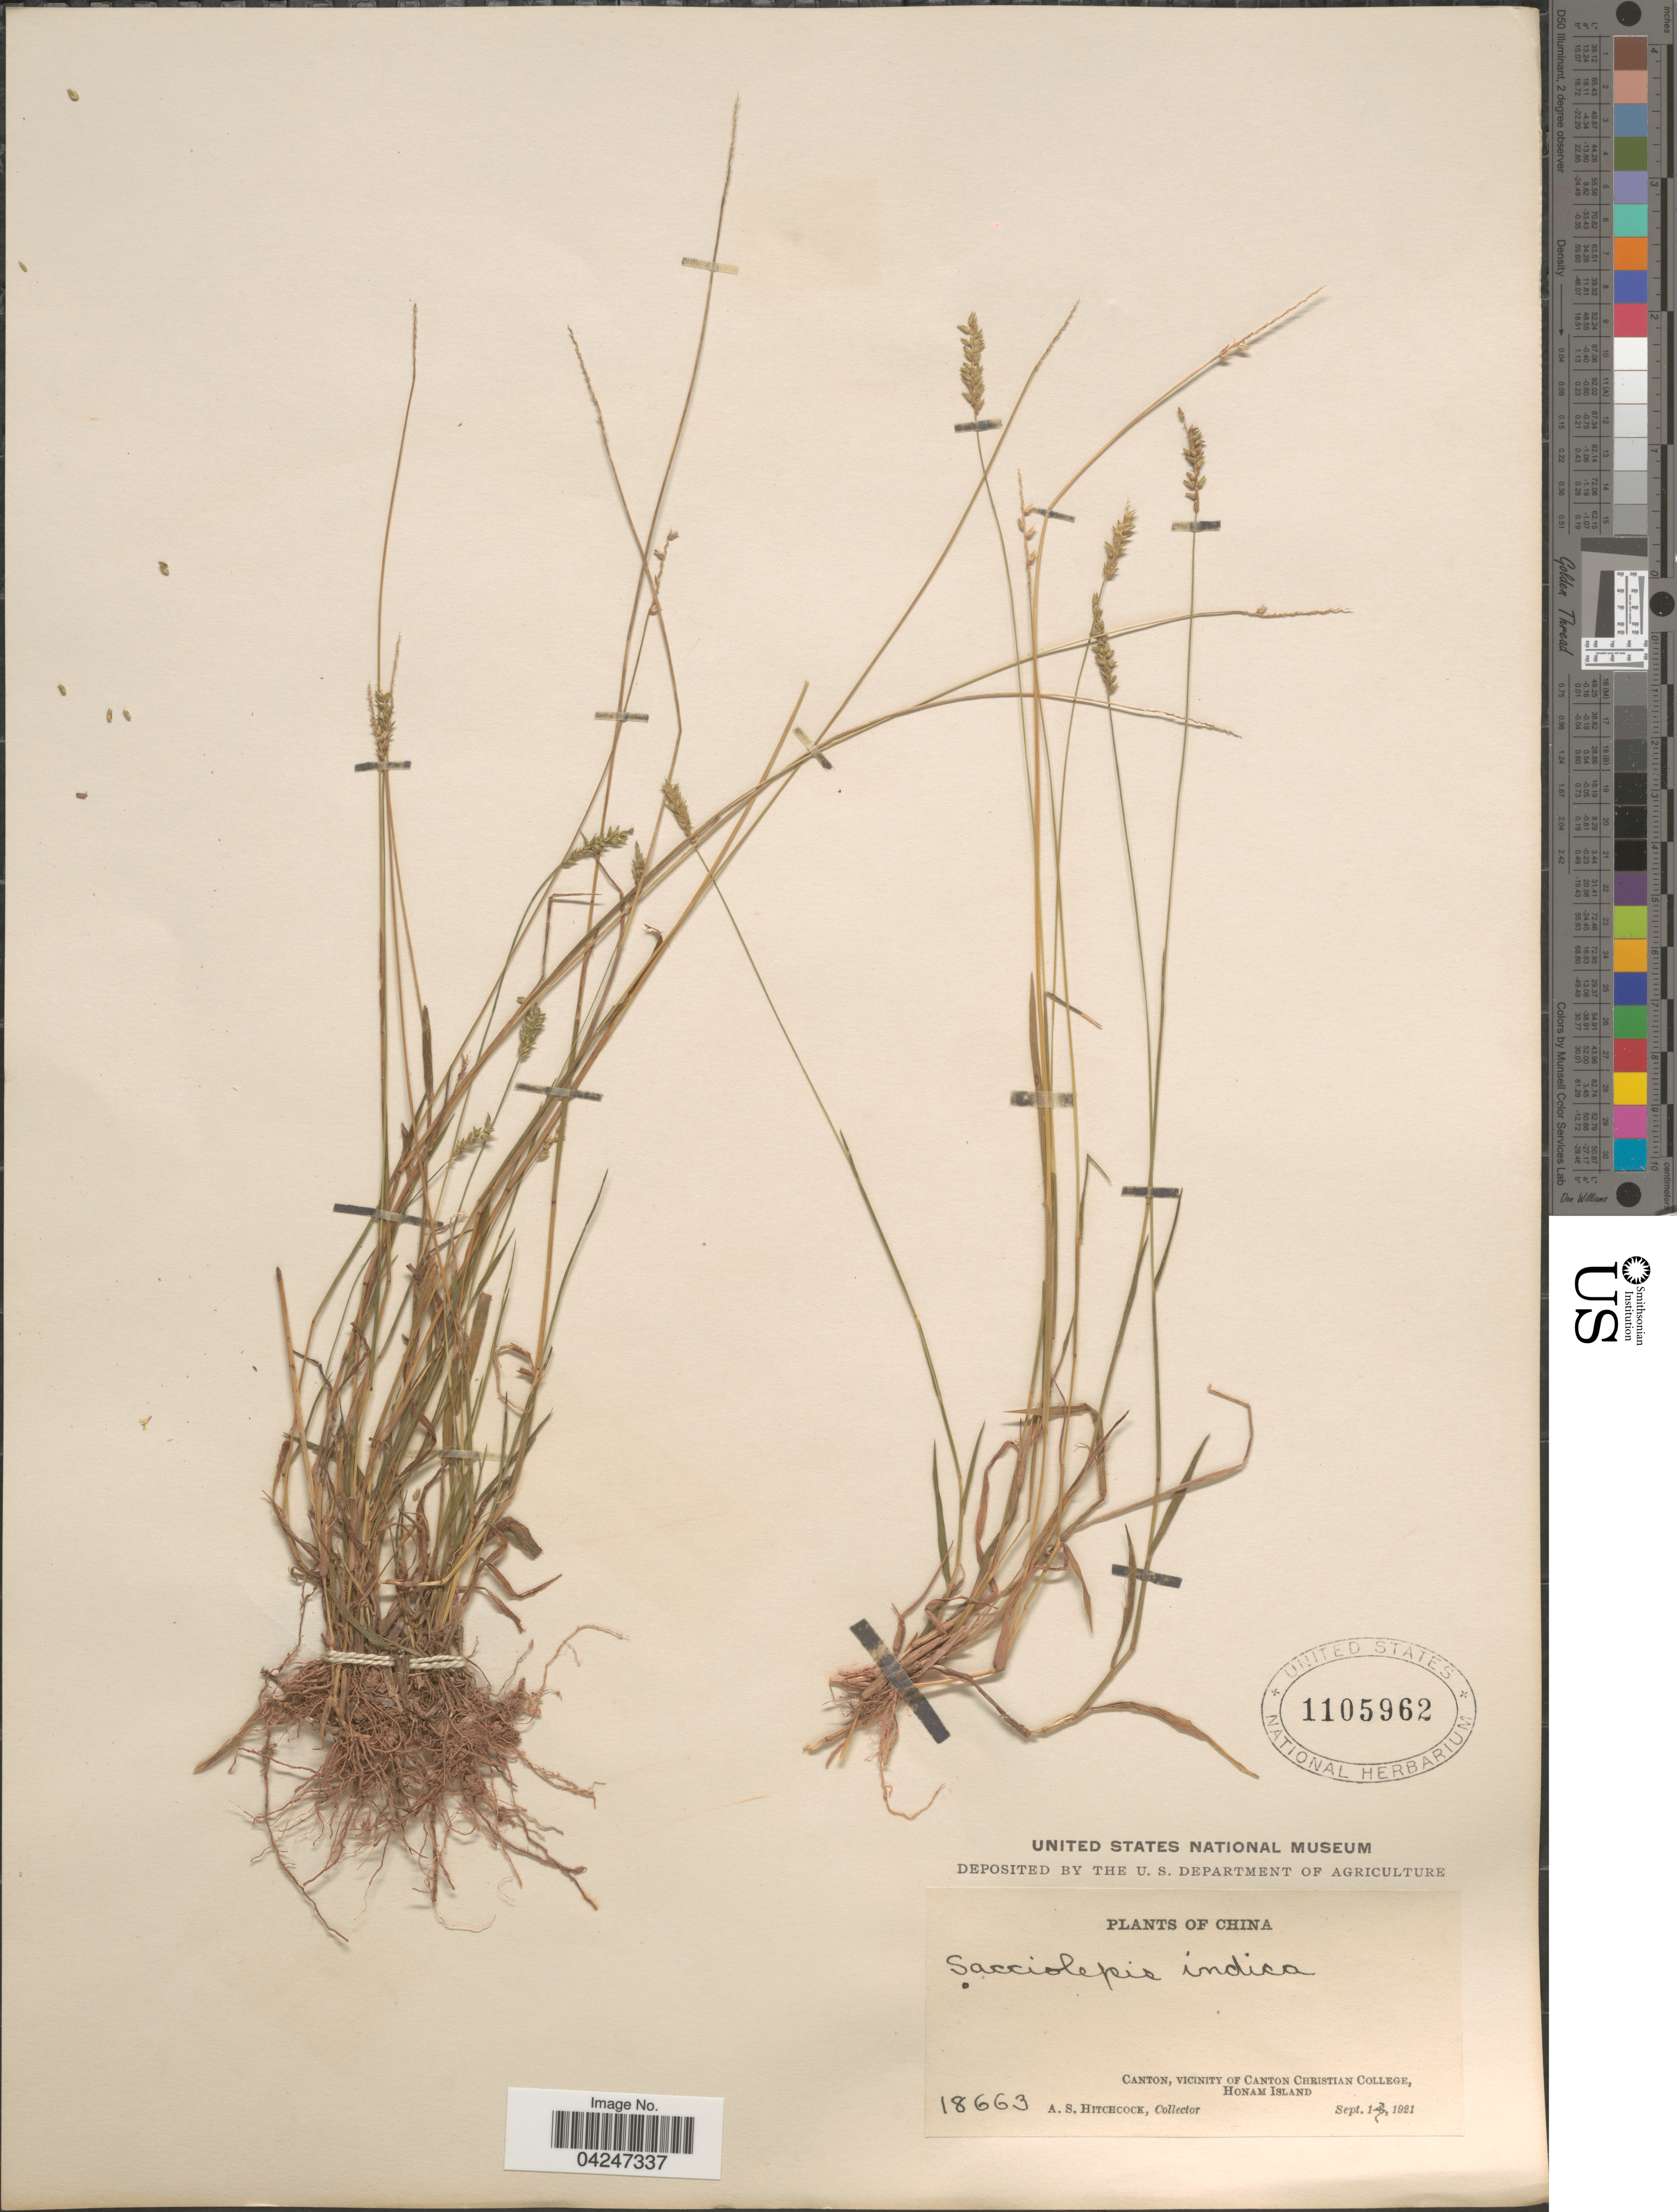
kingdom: Plantae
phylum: Tracheophyta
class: Liliopsida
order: Poales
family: Poaceae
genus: Sacciolepis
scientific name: Sacciolepis indica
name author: (L.) Chase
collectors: A. S. Hitchcock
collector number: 18663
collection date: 1921-09-01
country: China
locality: Canton, Vicinity of Canton Christian College, Honam Island.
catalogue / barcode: US 1105962